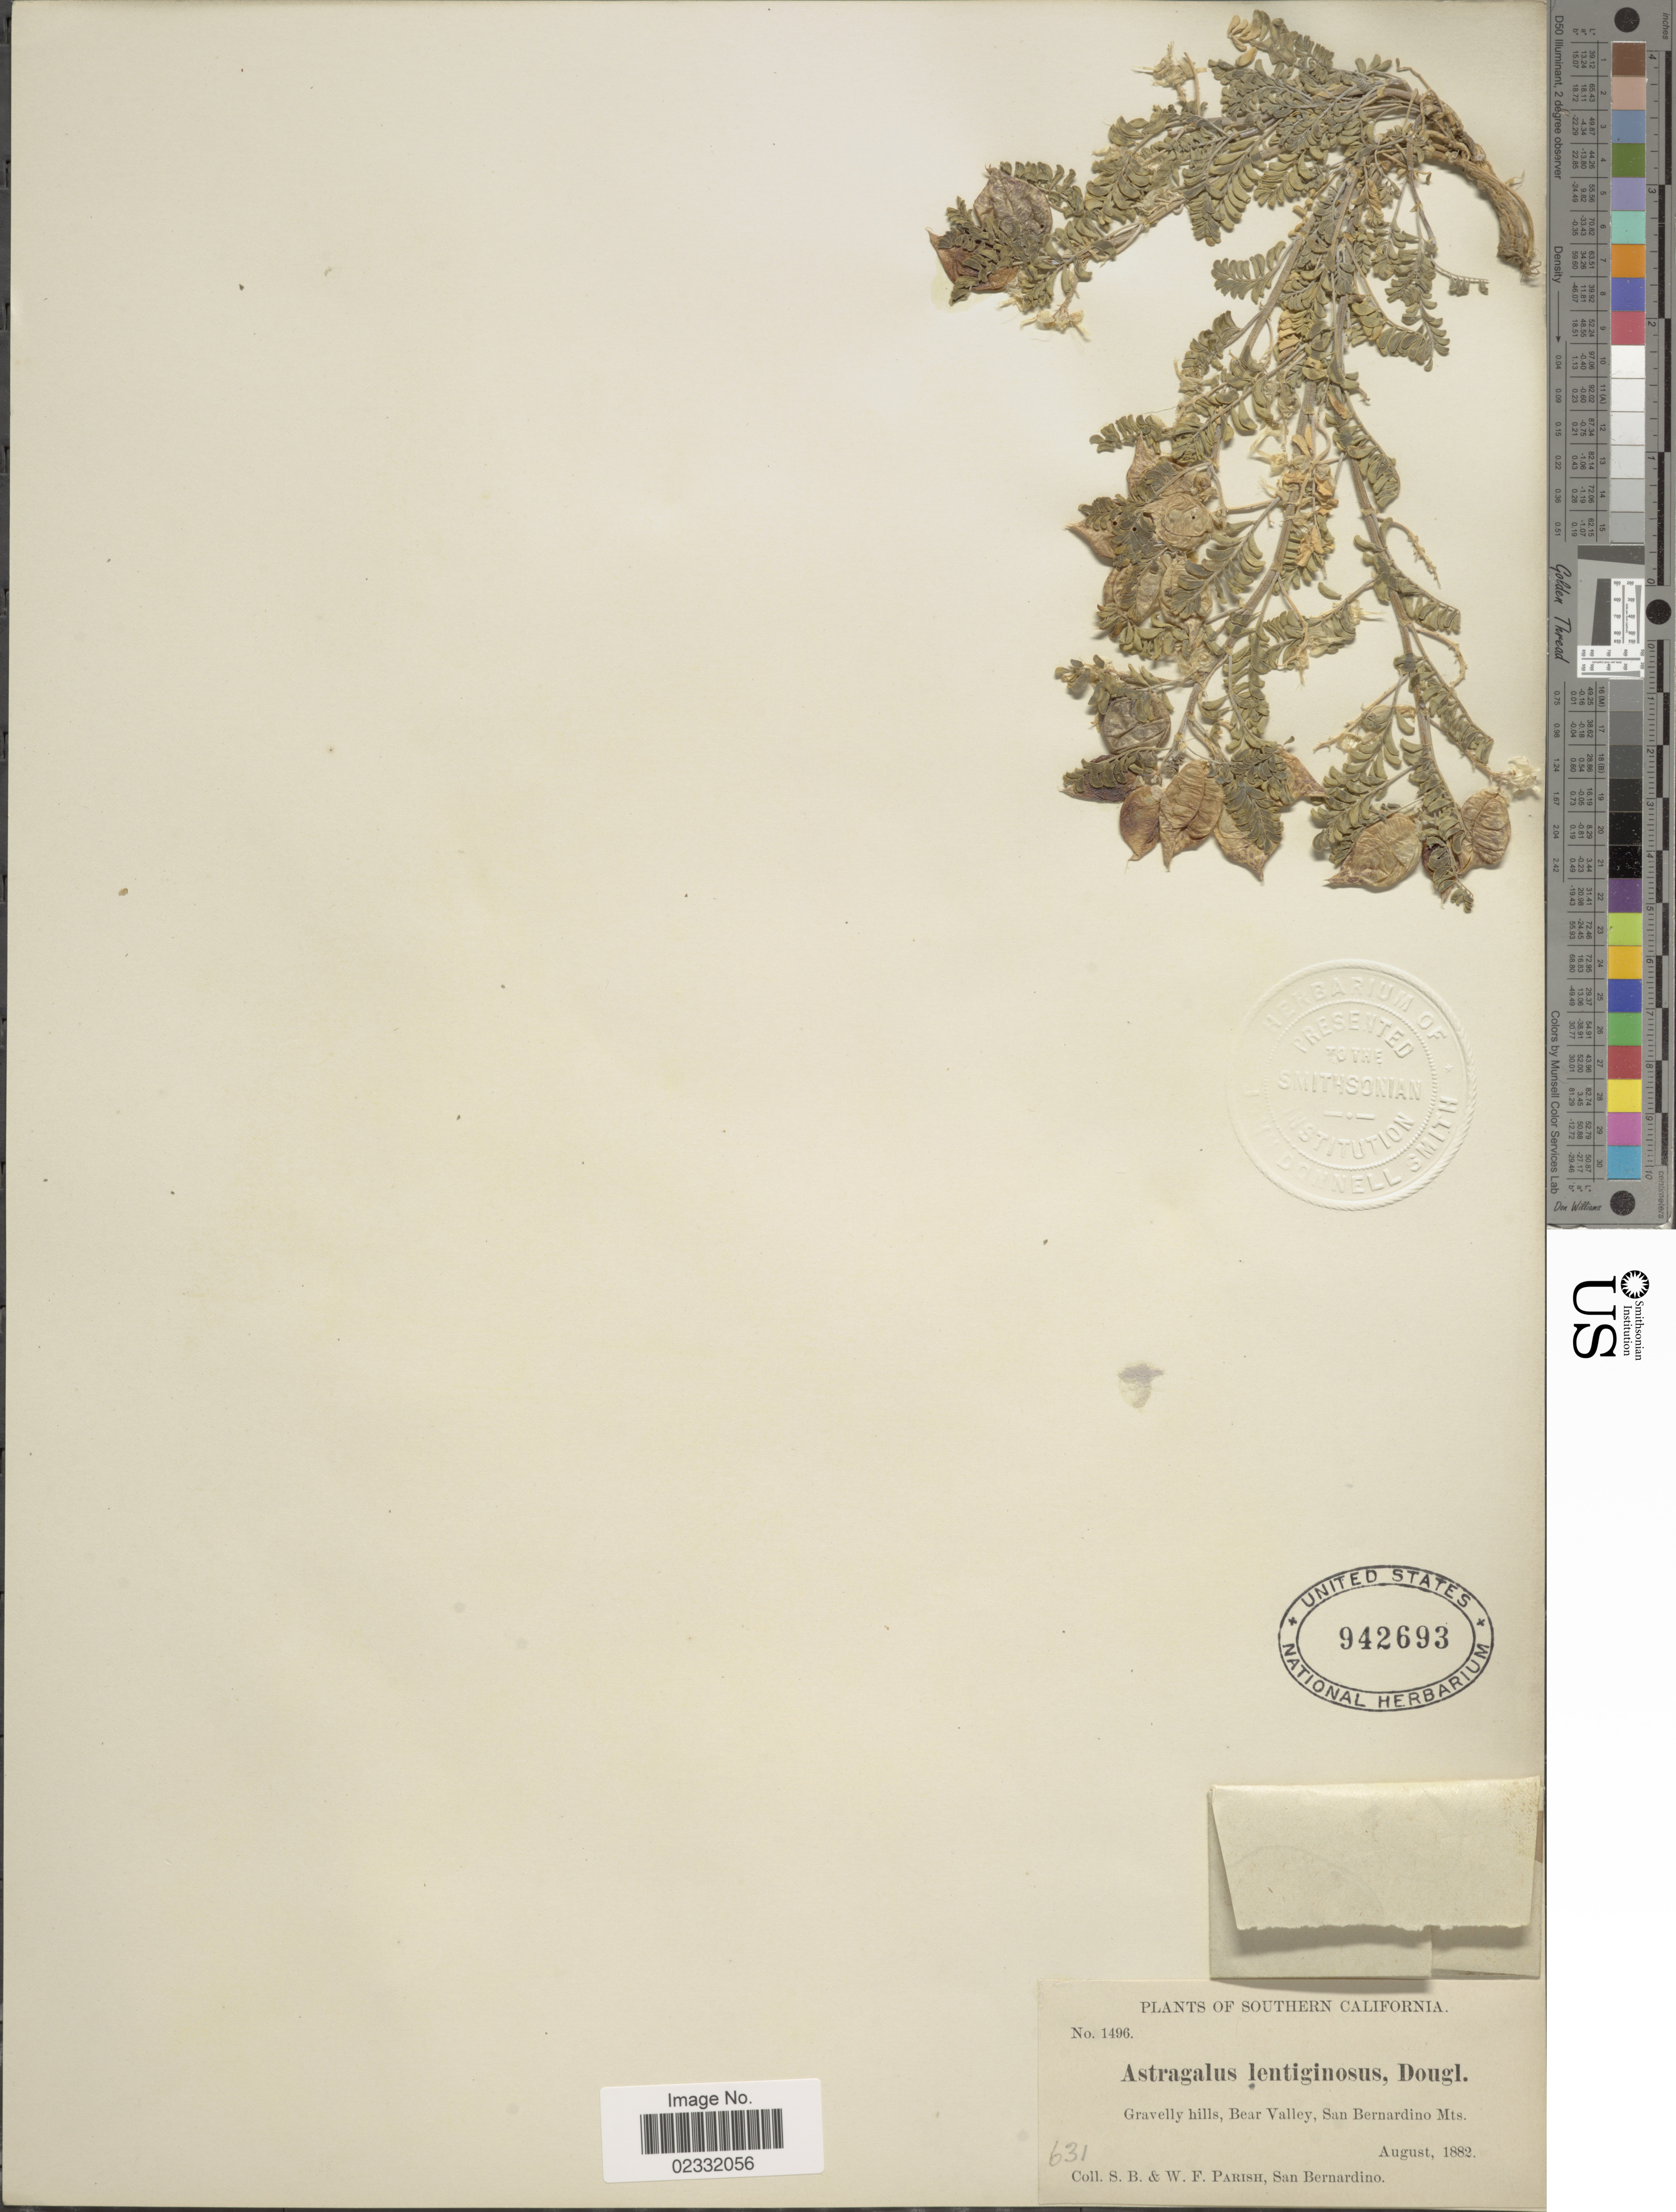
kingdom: Plantae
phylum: Tracheophyta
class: Magnoliopsida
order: Fabales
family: Fabaceae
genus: Astragalus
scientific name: Astragalus lentiginosus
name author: Douglas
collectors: S. B. Parish & W. F. Parish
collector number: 1496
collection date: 1882-08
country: United States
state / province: California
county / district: San Bernardino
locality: Southern California. Gravelly hills, Bear Valley, San Bernardino Mts.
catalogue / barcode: US 942693